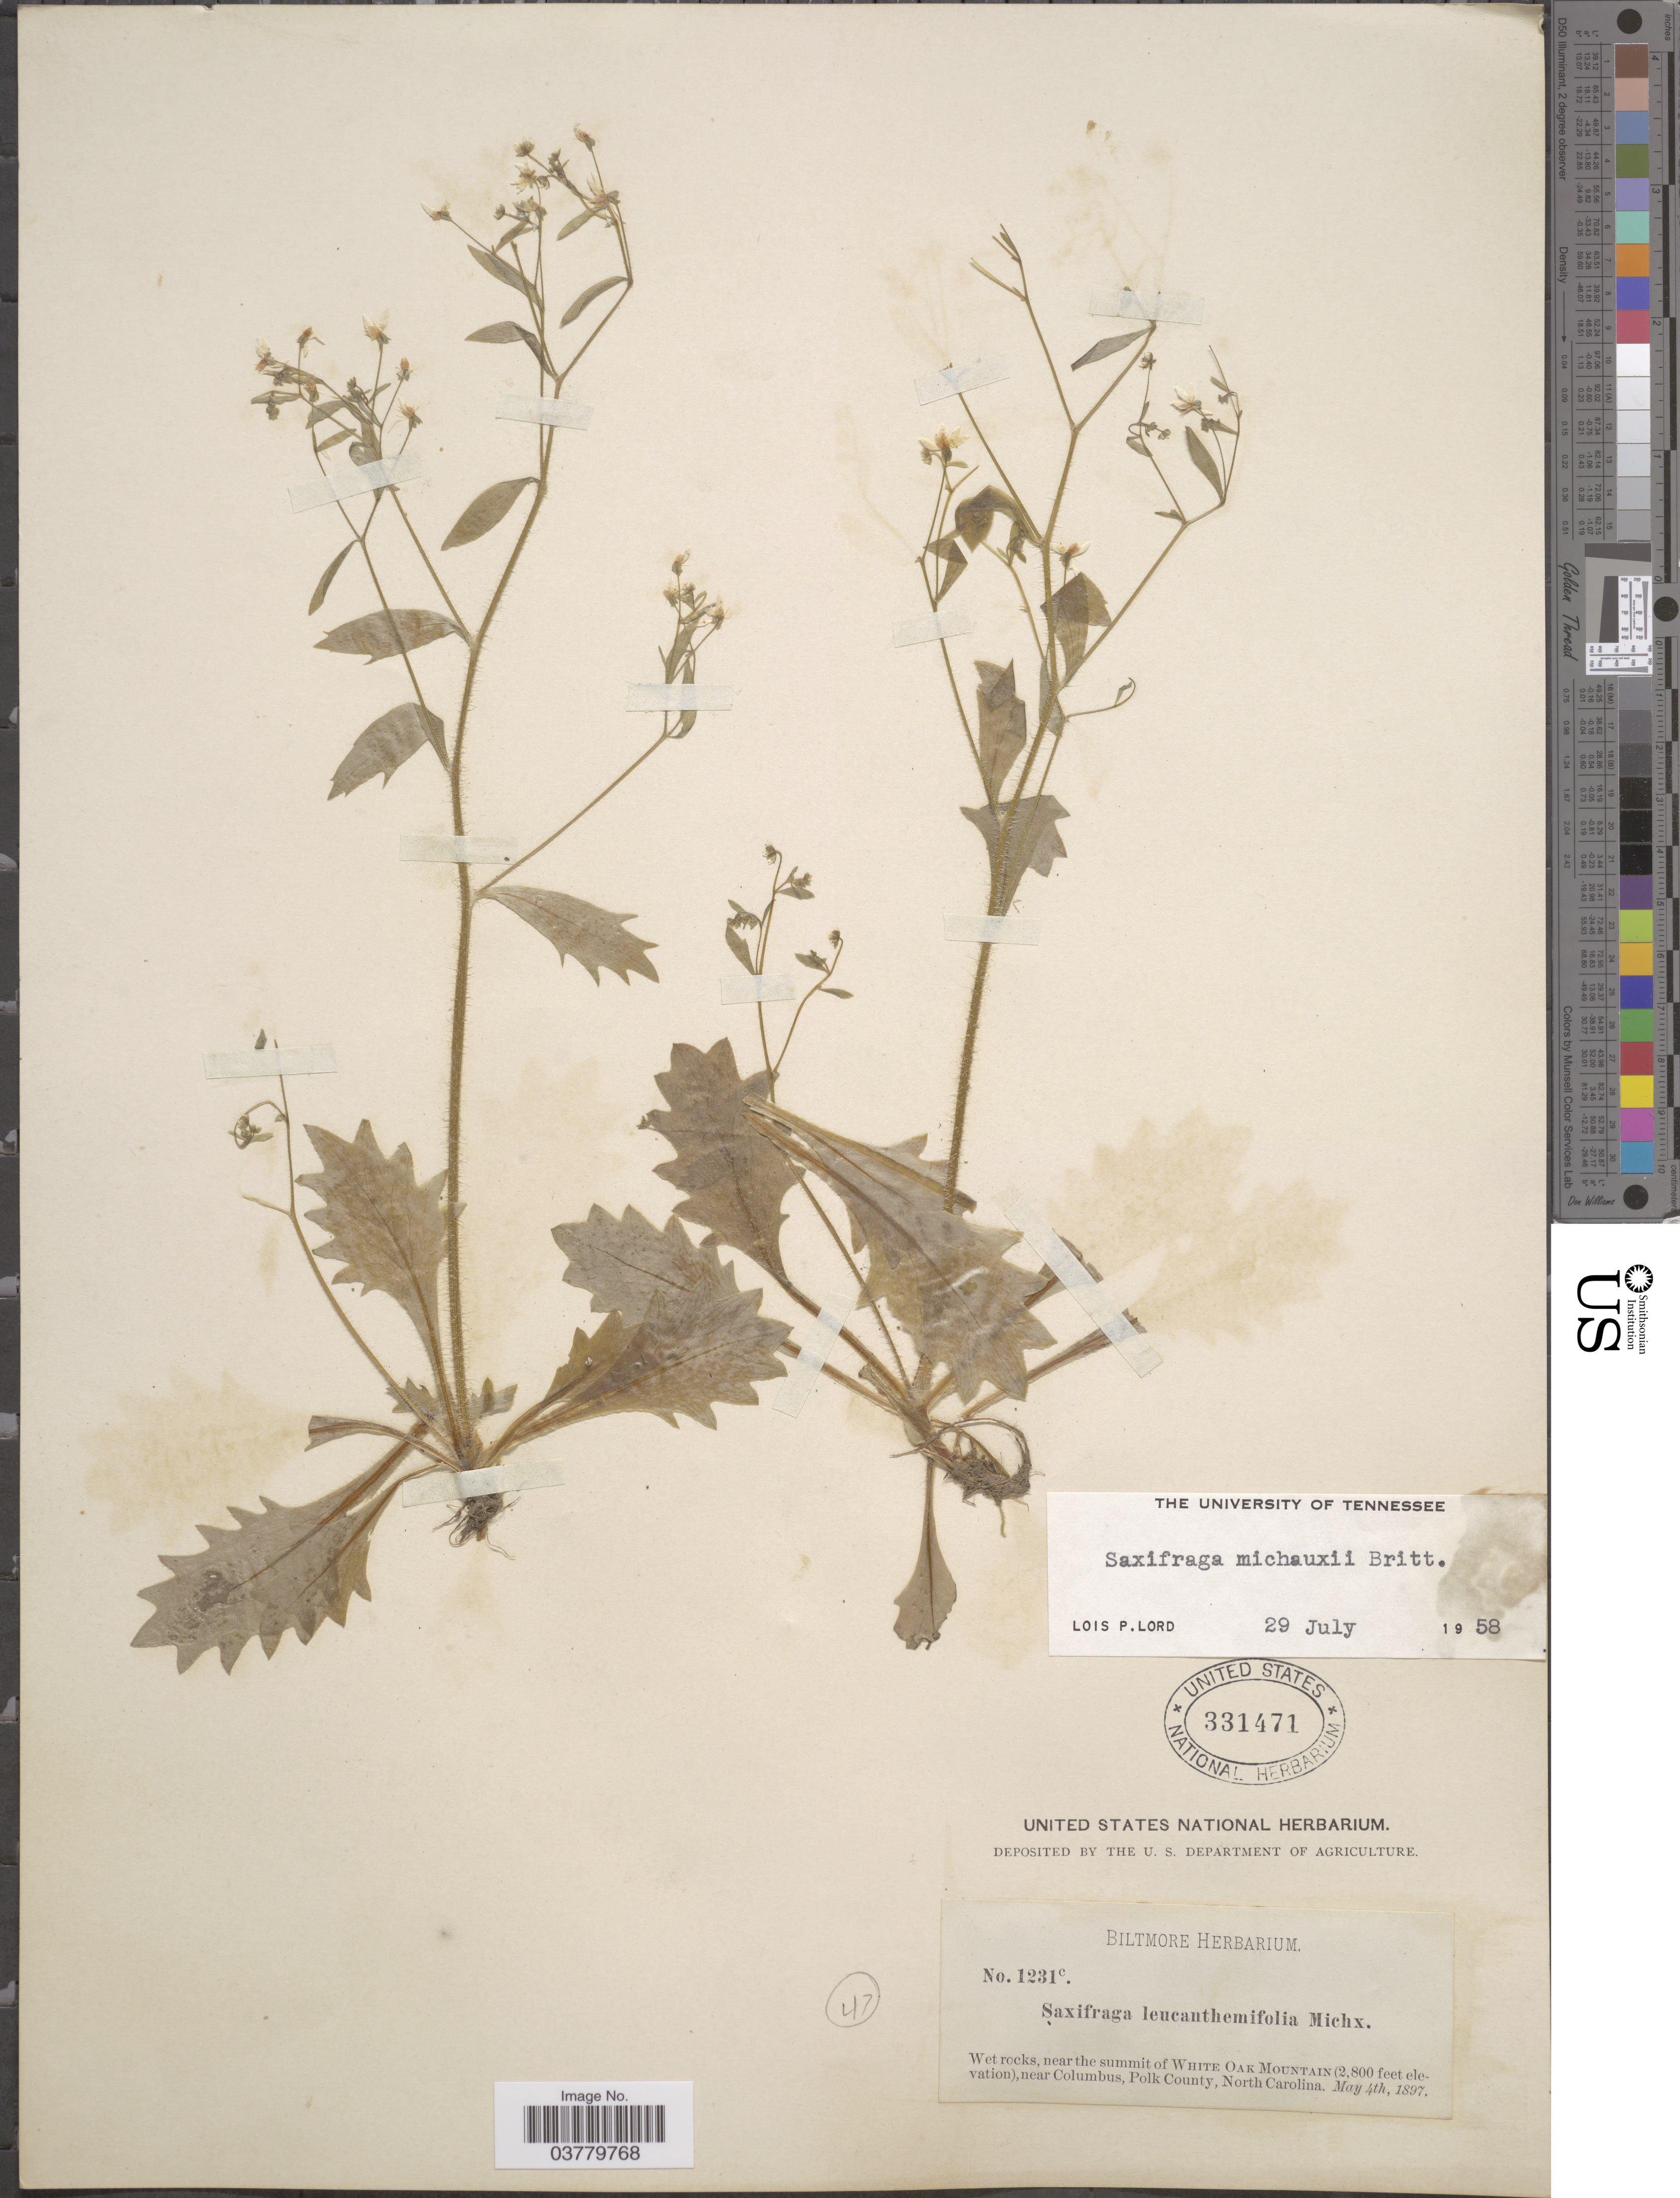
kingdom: Plantae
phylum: Tracheophyta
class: Magnoliopsida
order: Saxifragales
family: Saxifragaceae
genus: Micranthes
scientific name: Micranthes petiolaris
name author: (Raf.) Bush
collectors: ex herb. Biltmore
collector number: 1231c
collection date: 1897-05-04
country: United States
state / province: North Carolina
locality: Wet, rocks near the summit of White Oak Mountain,near Columbus, Polk County.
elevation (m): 853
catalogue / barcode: US 331471